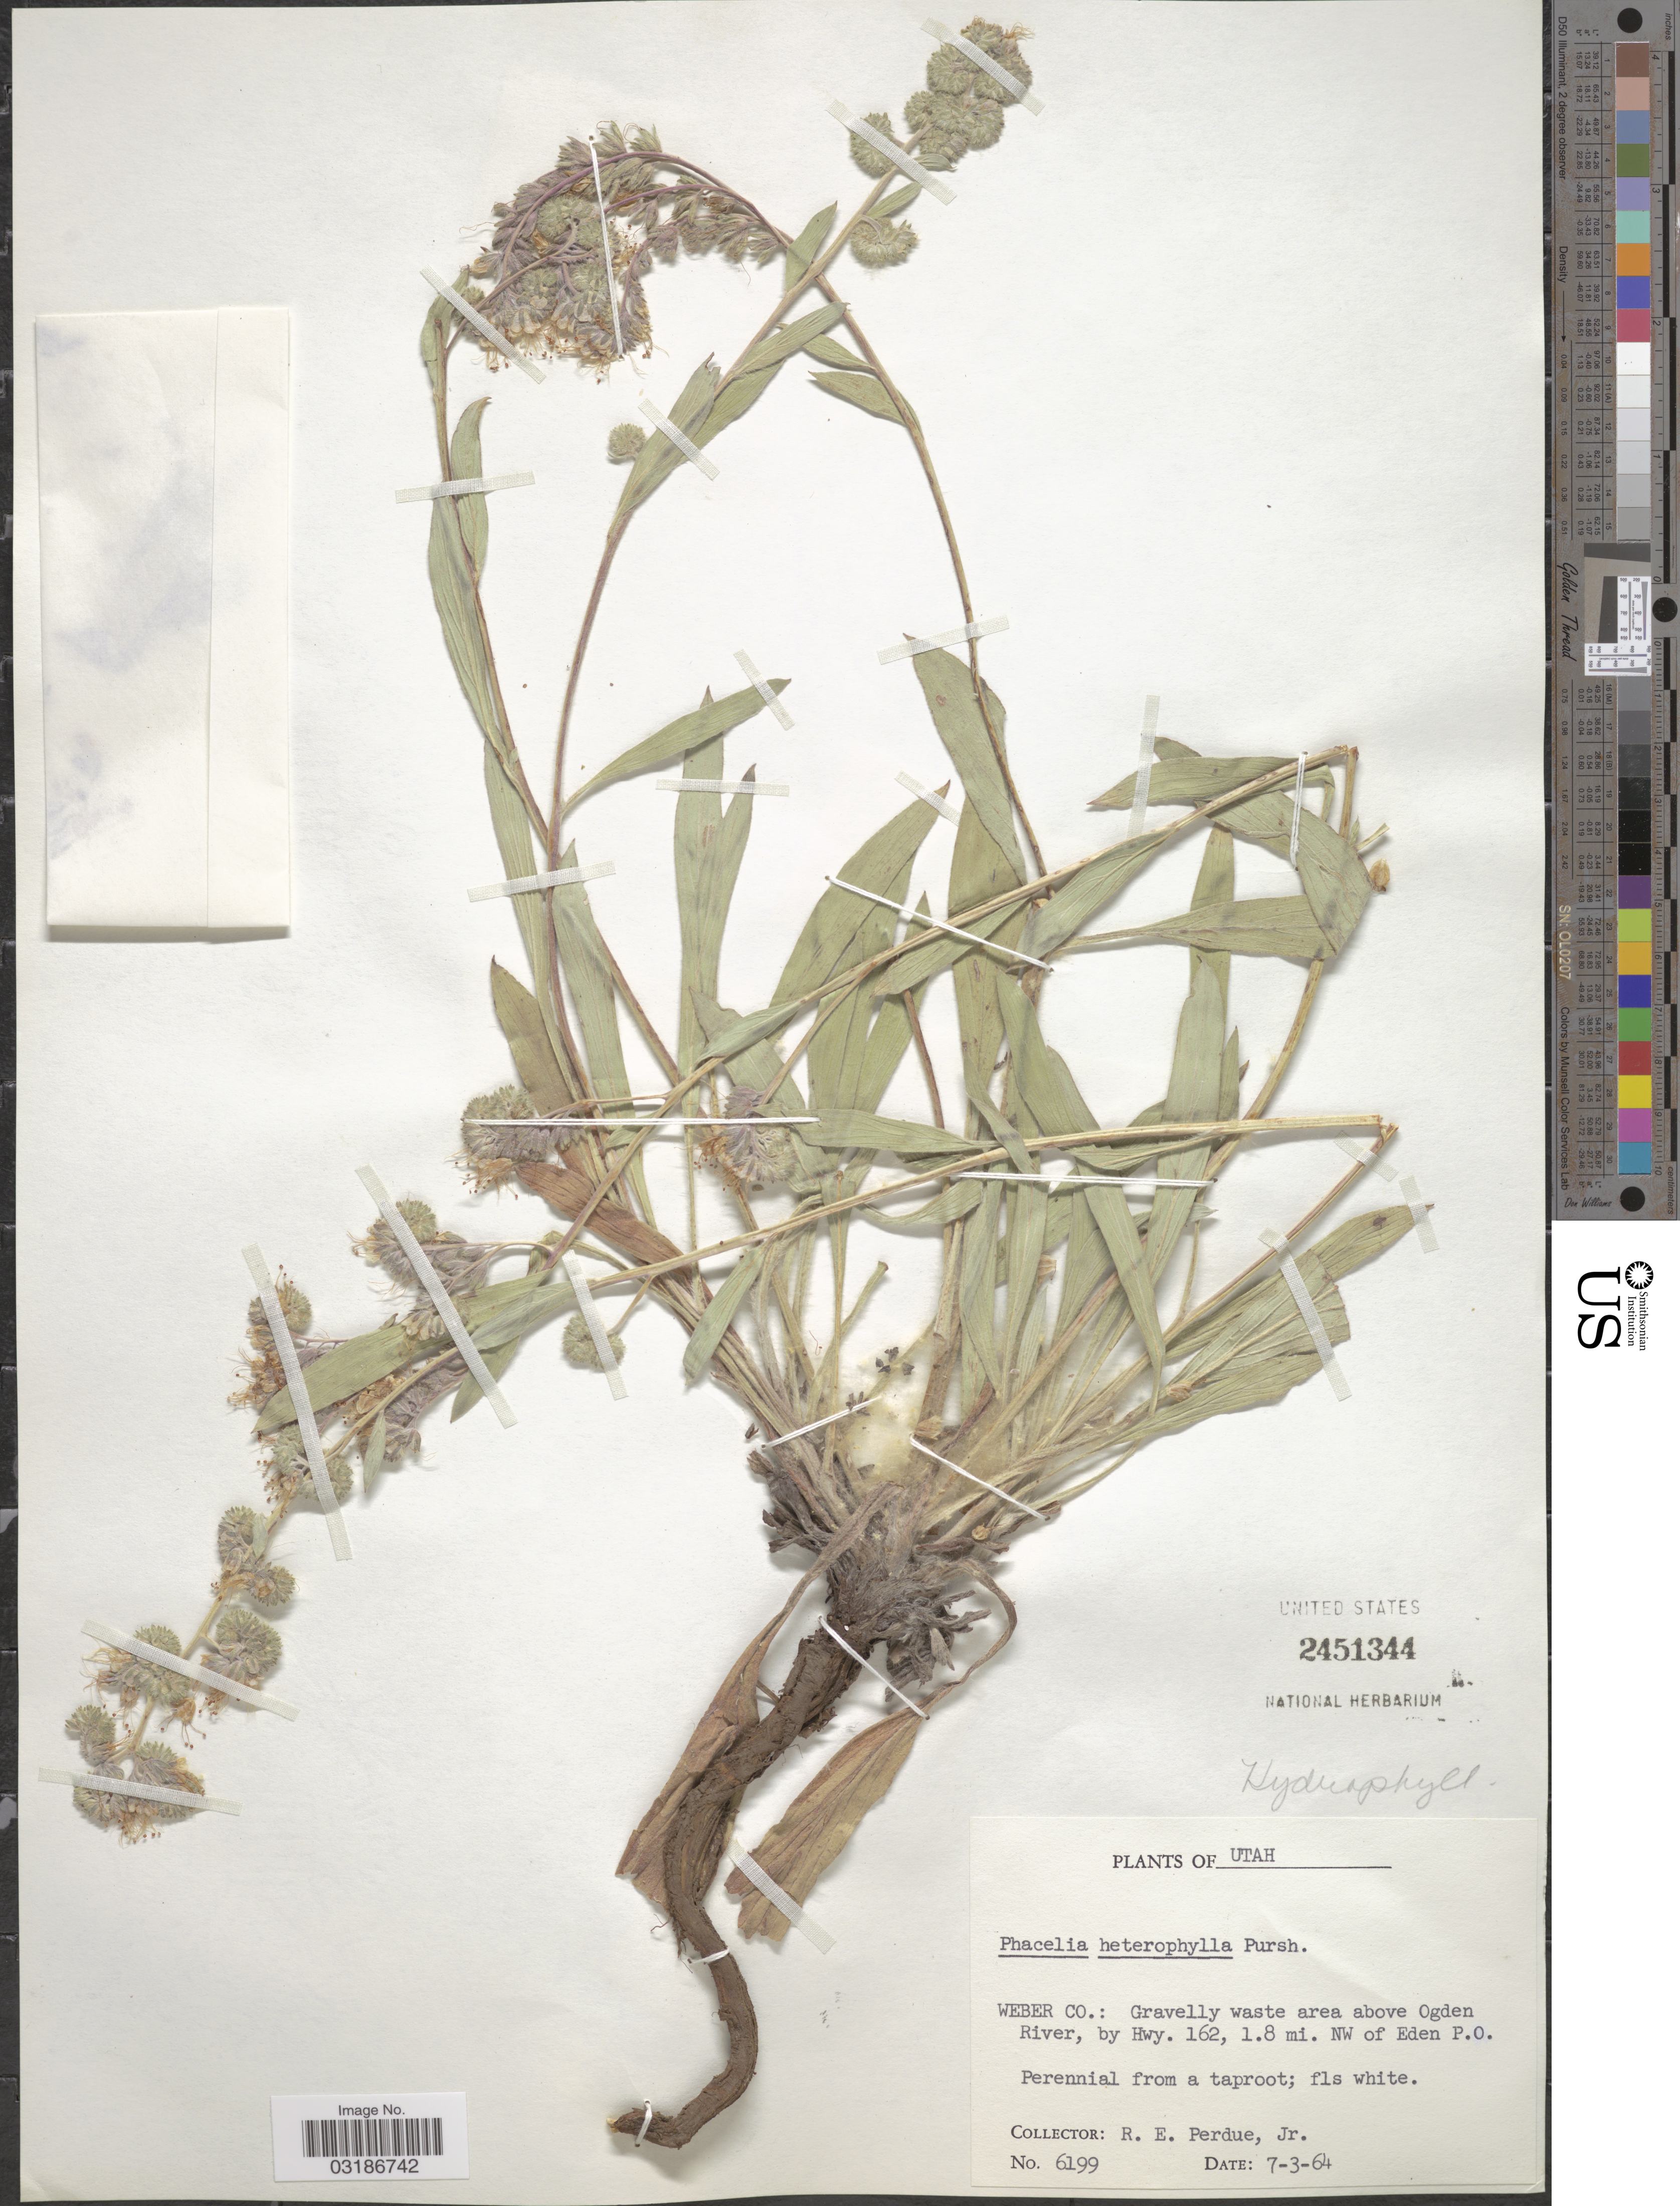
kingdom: Plantae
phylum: Tracheophyta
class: Magnoliopsida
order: Boraginales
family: Hydrophyllaceae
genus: Phacelia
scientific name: Phacelia heterophylla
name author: Pursh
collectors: R. E. Perdue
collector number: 6199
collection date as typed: Transcribed d/m/y: 3/7/64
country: United States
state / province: Utah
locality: Weber Co.: Gravelly waste area above Ogden River, by Hwy. 162, 1.8 mi. NW of Eden P.O.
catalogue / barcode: US 2451344